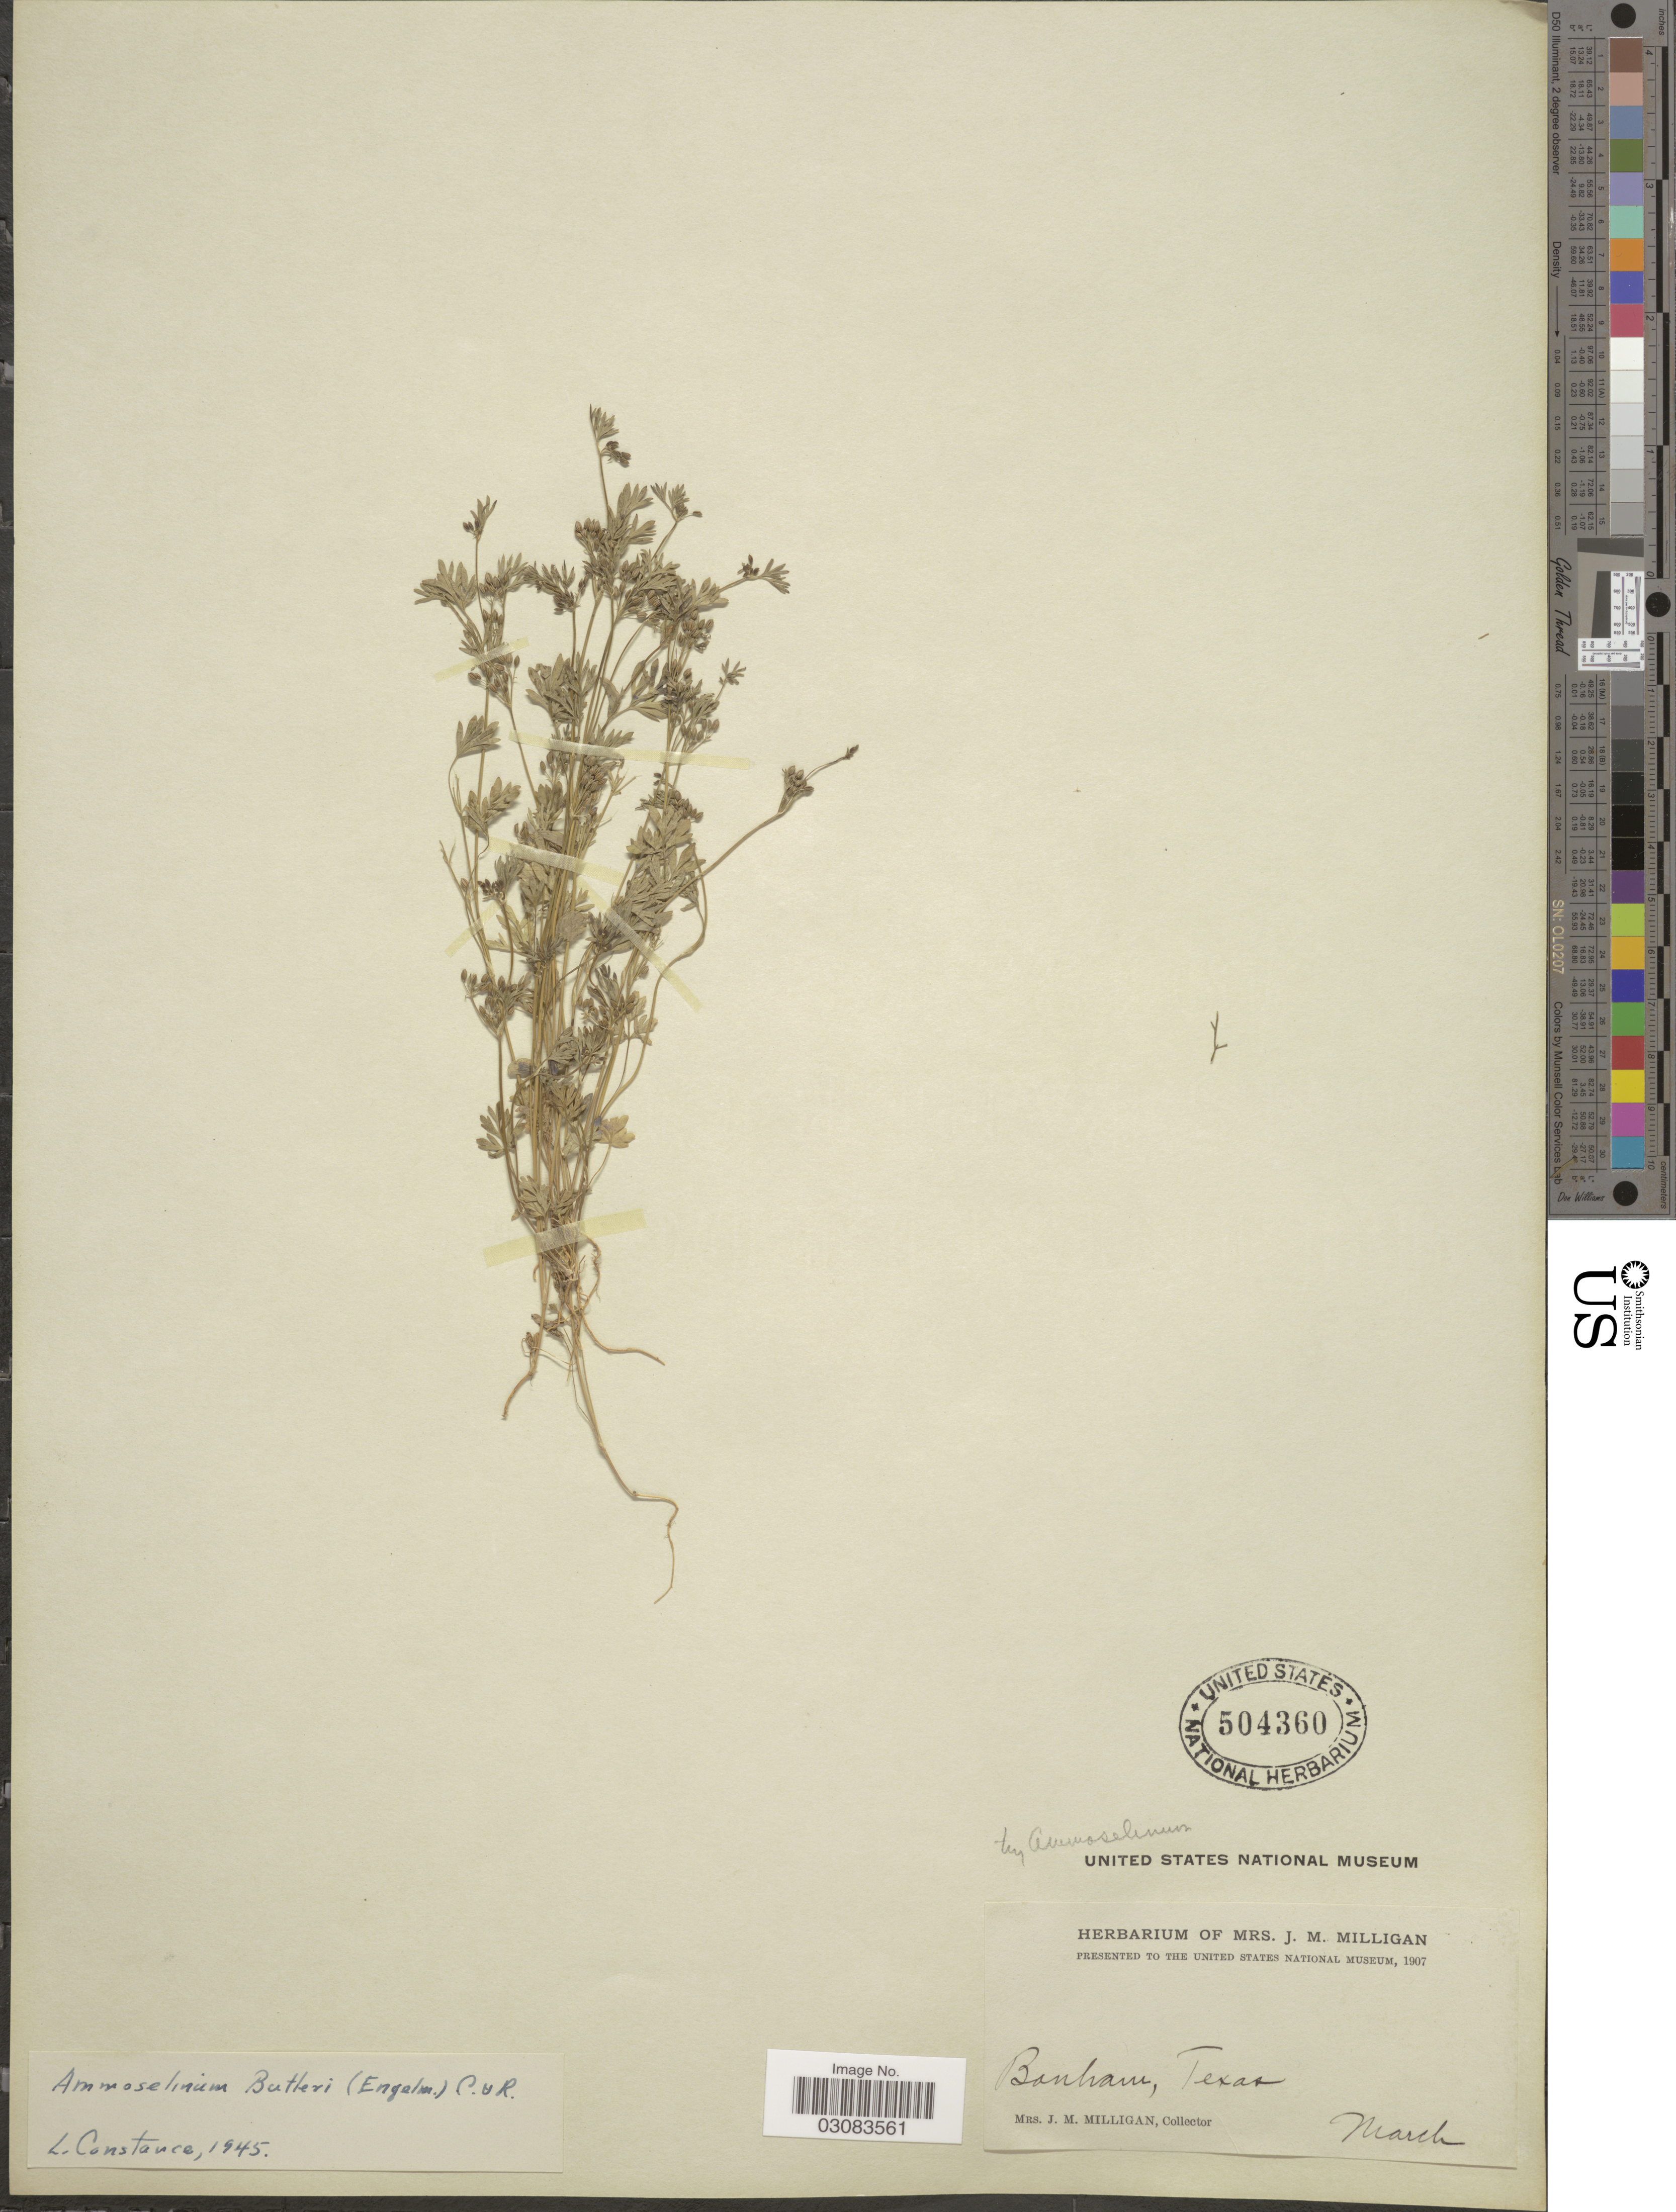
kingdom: Plantae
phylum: Tracheophyta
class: Magnoliopsida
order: Apiales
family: Apiaceae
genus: Ammoselinum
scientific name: Ammoselinum butleri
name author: (Engl.) J.M. Coult. & Rose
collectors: J. Milligan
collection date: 1907-03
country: United States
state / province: Texas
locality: Bonham.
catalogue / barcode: US 504360